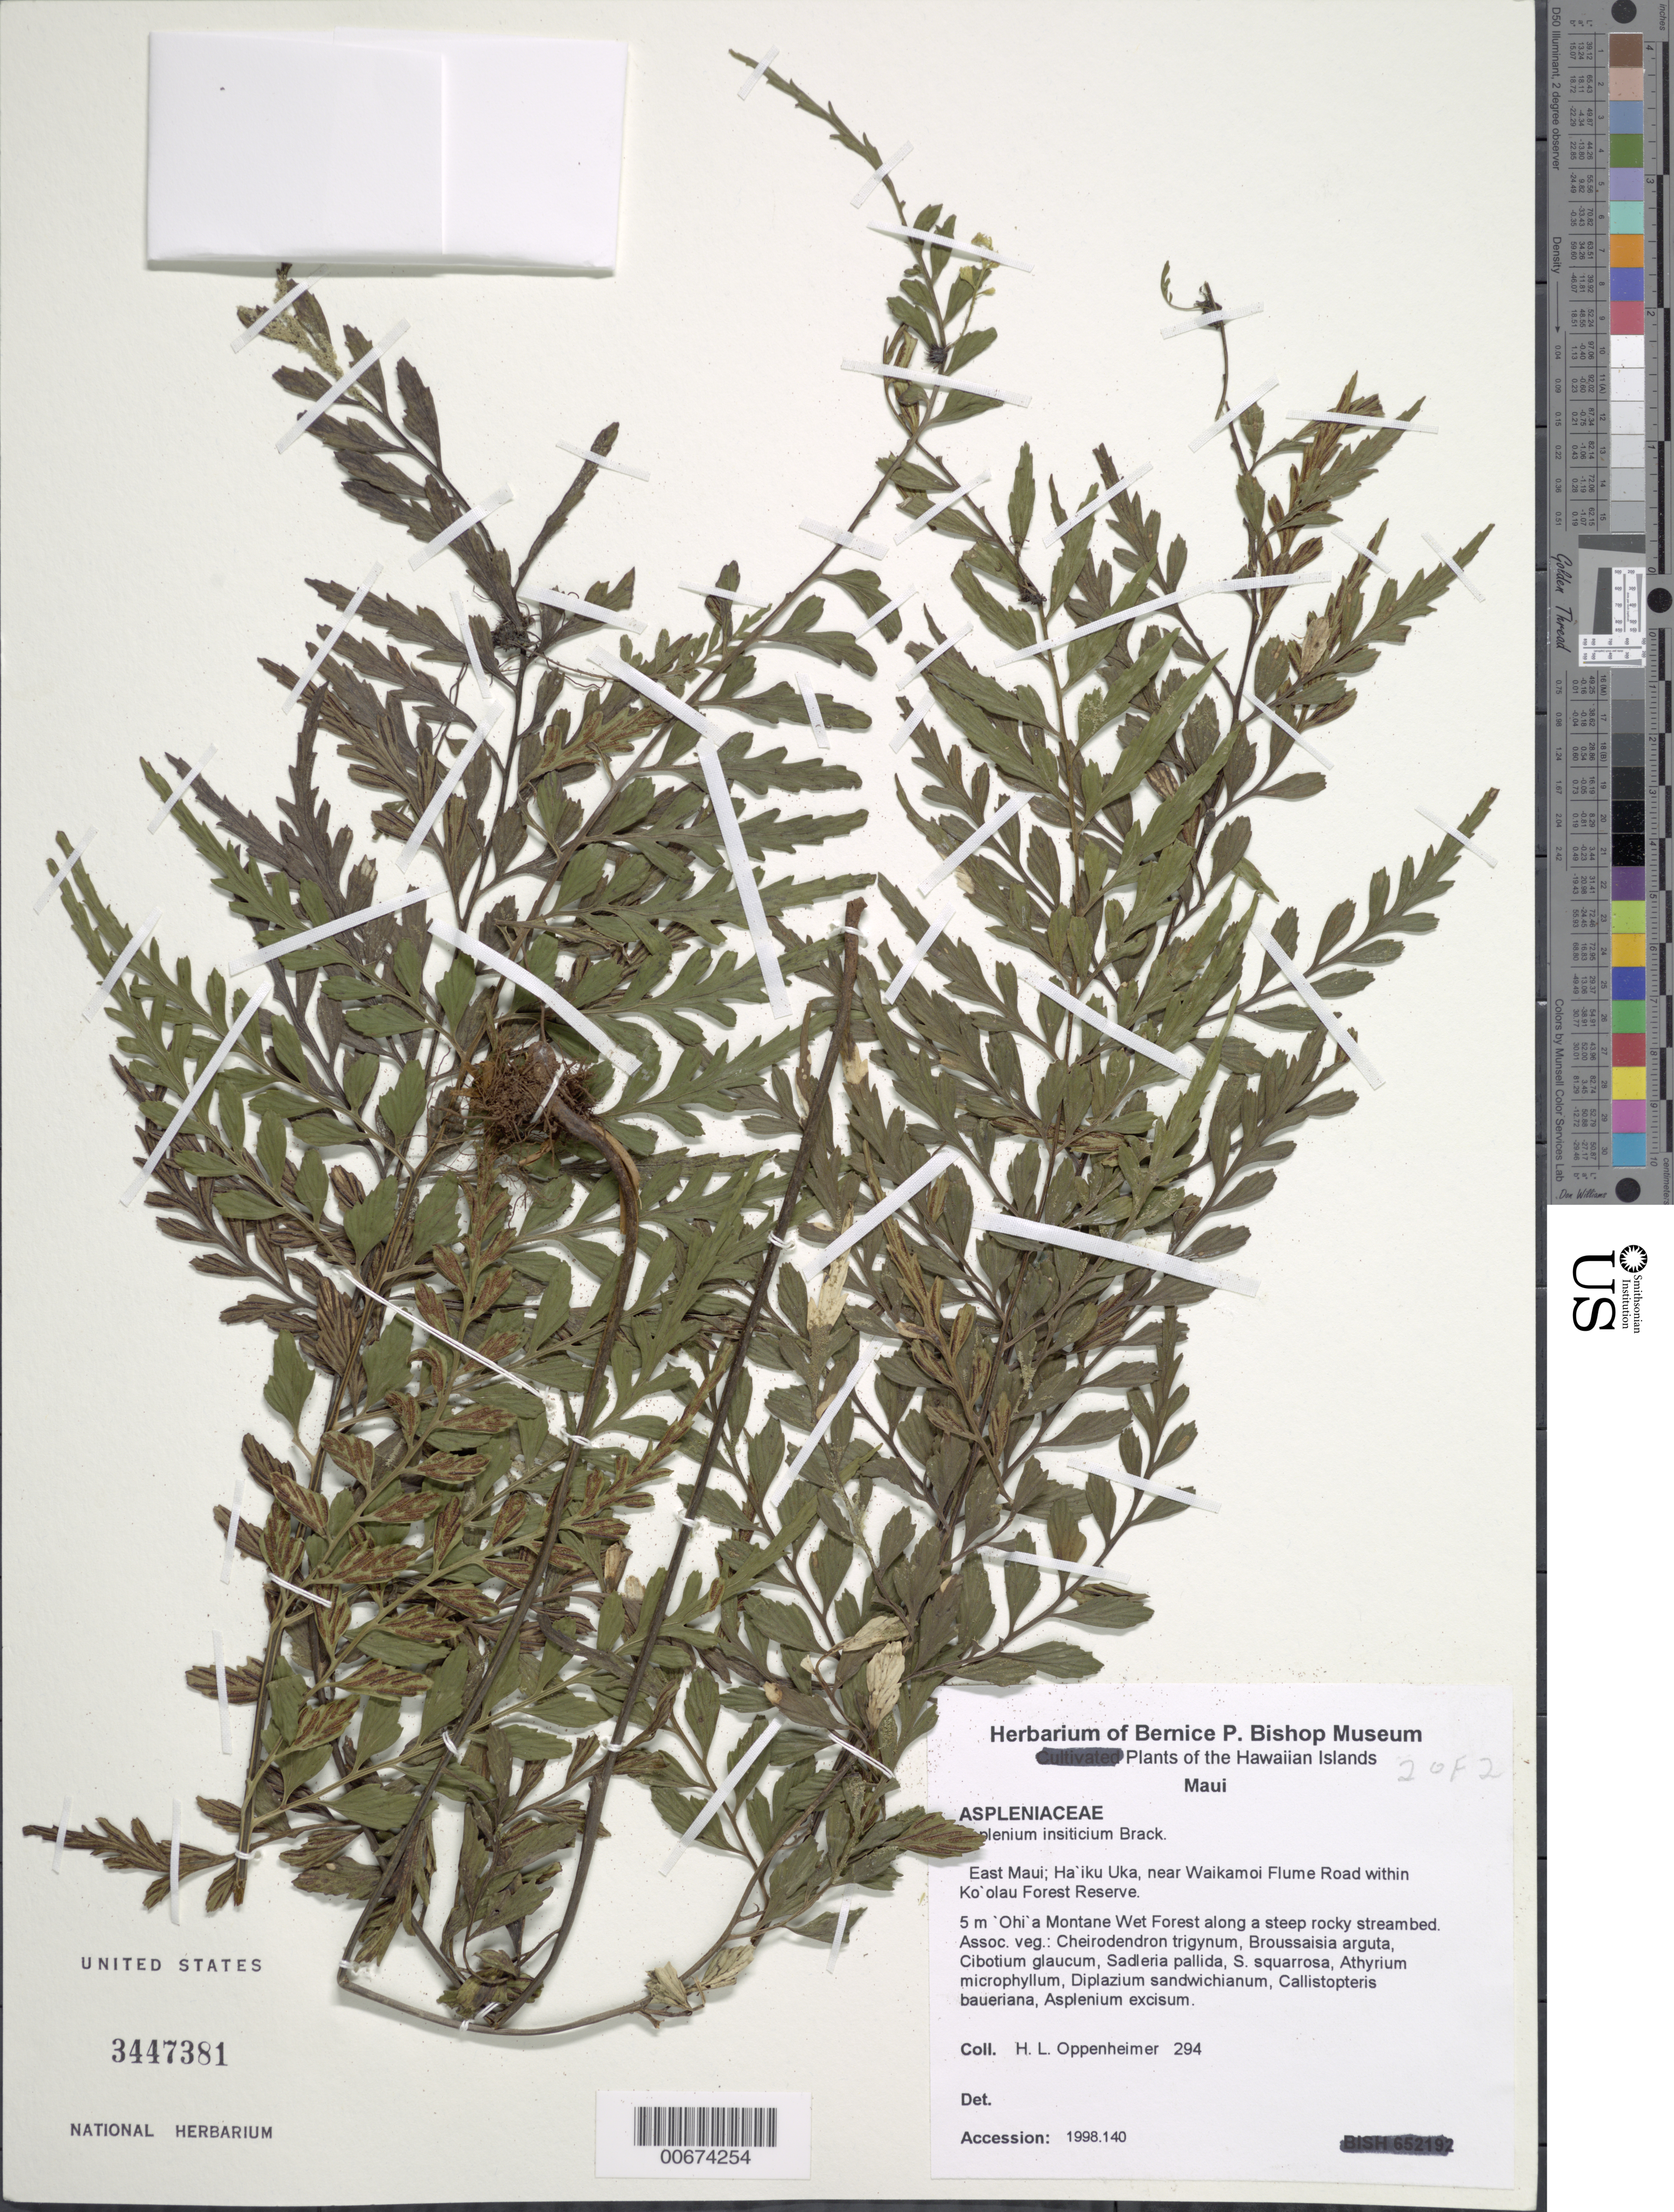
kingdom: Plantae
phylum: Tracheophyta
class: Polypodiopsida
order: Polypodiales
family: Aspleniaceae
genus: Asplenium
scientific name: Asplenium insiticium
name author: Brack. in Wilkes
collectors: H. L. Oppenheimer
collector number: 294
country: United States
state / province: Hawaii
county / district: Maui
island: Maui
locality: E Maui; Ha'iku Uka, near Waikamoi Flume Road within Ko'olau Forest Reserve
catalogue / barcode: US 3447381